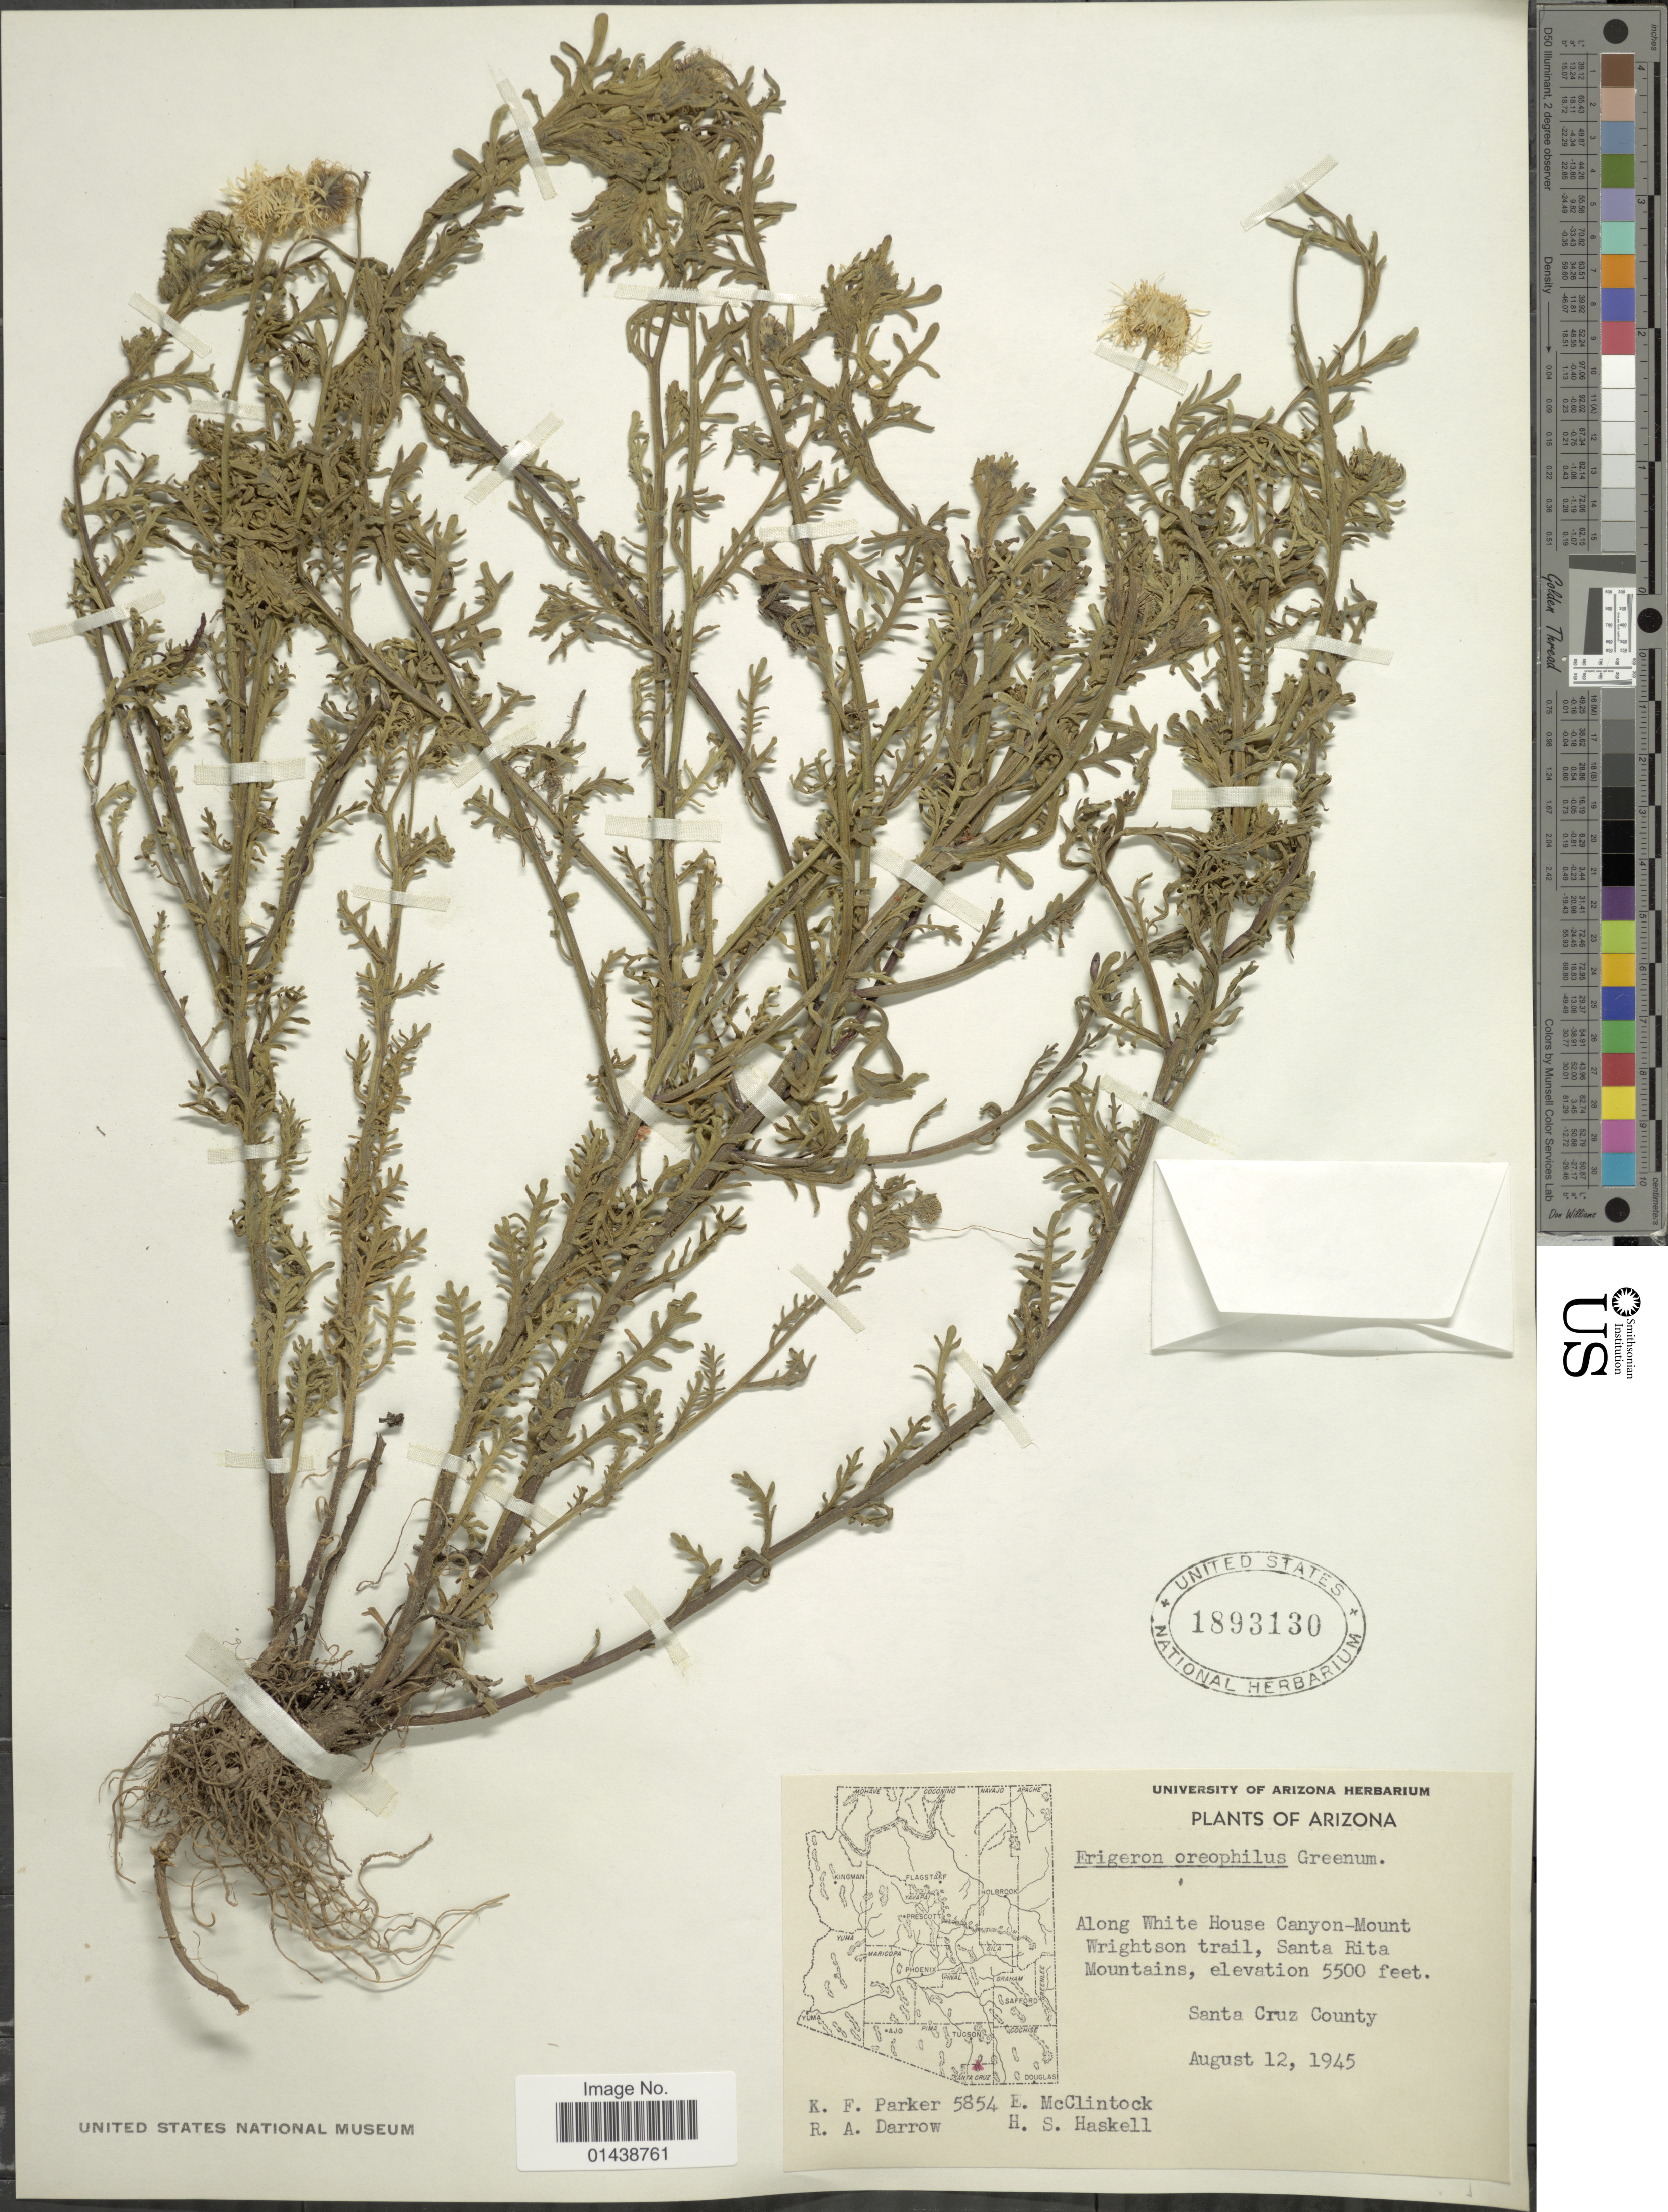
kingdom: Plantae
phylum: Tracheophyta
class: Magnoliopsida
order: Asterales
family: Asteraceae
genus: Erigeron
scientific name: Erigeron oreophilus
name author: Greenm.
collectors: K. F. Parker, R. A. Darrow, E. McClintock & H. Haskell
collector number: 5854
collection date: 1945-08-12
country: United States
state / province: Arizona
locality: Along White House Canyon-Mount Wrightson trail, Santa Rita Mountains. Santa Cruz County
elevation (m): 1676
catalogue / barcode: US 1893130